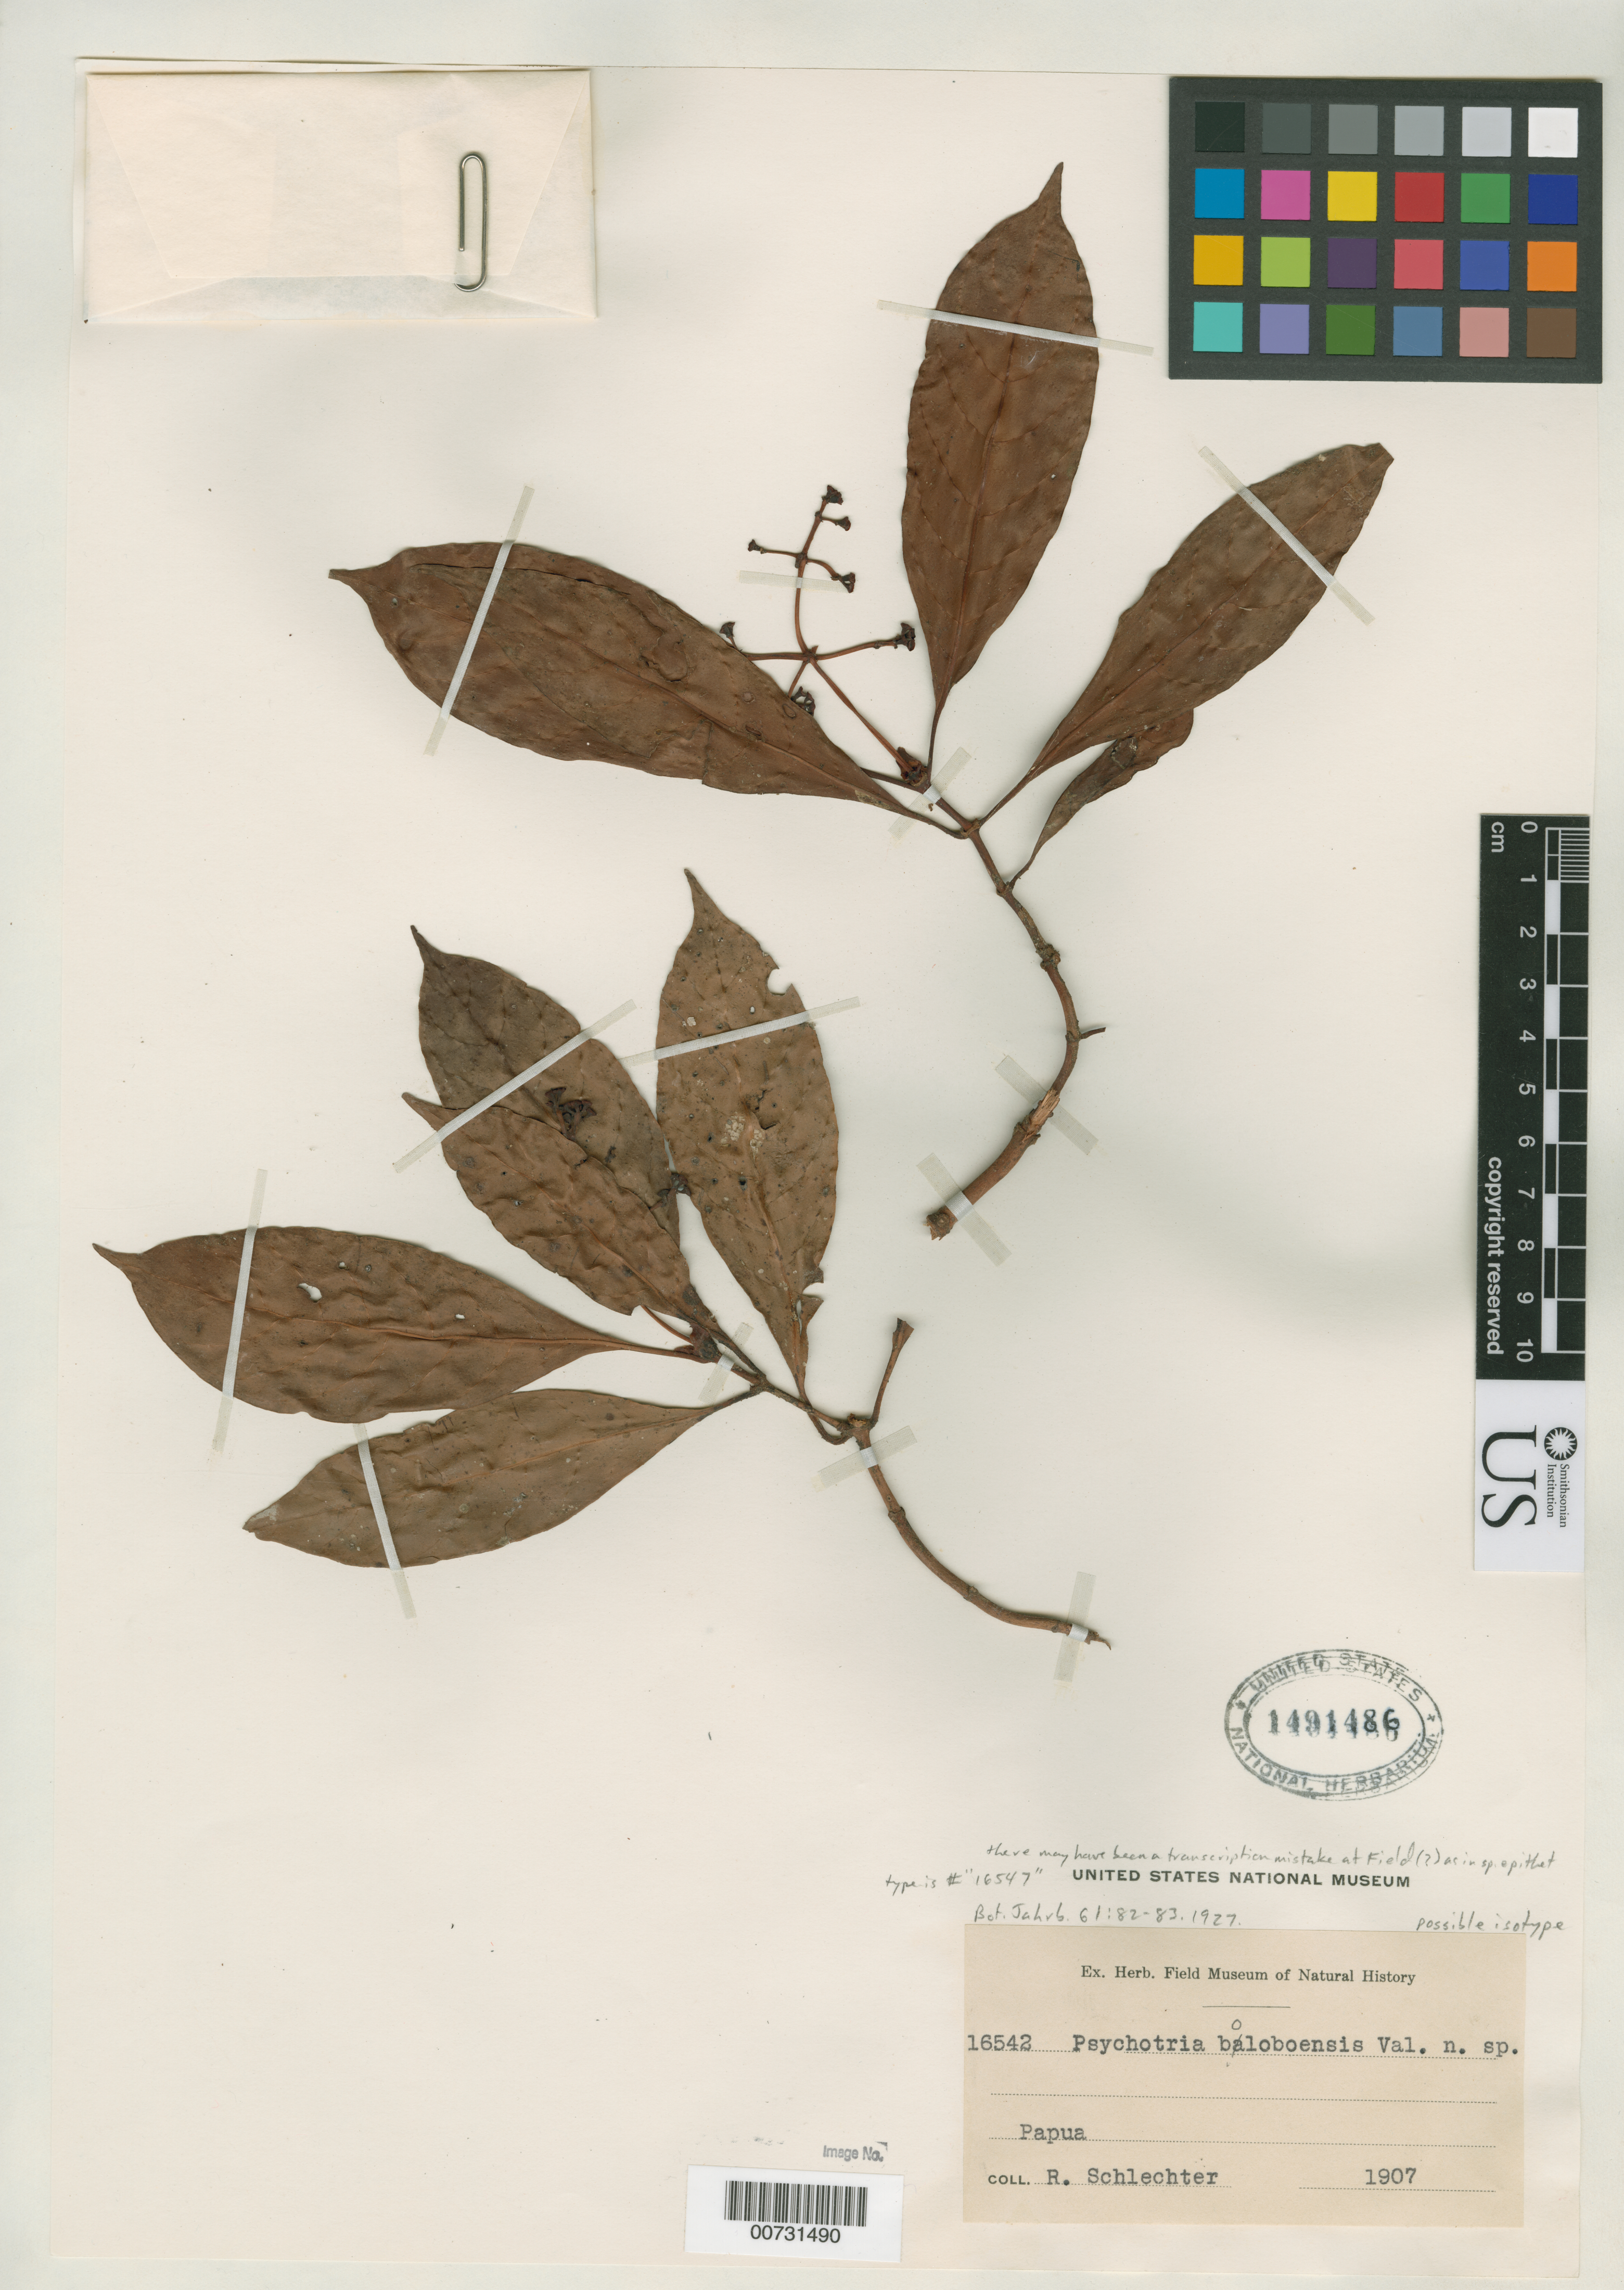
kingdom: Plantae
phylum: Tracheophyta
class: Magnoliopsida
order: Gentianales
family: Rubiaceae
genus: Psychotria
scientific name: Psychotria boloboensis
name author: Valeton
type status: Possible Isotype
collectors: F. R. R. Schlechter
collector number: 16542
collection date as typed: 1907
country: Papua New Guinea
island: New Guinea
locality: "Papua" [protologue: "Nordöstliches Neu-Guinea: Bolobo, in Bergwäldern"]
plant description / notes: Collection number "16547" acc. to protologue; US sheet is "16542", possibly due to transcription error. Sept. 1907, and 1000 m acc. to protologue (US sheet has year only).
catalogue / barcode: US 1491486